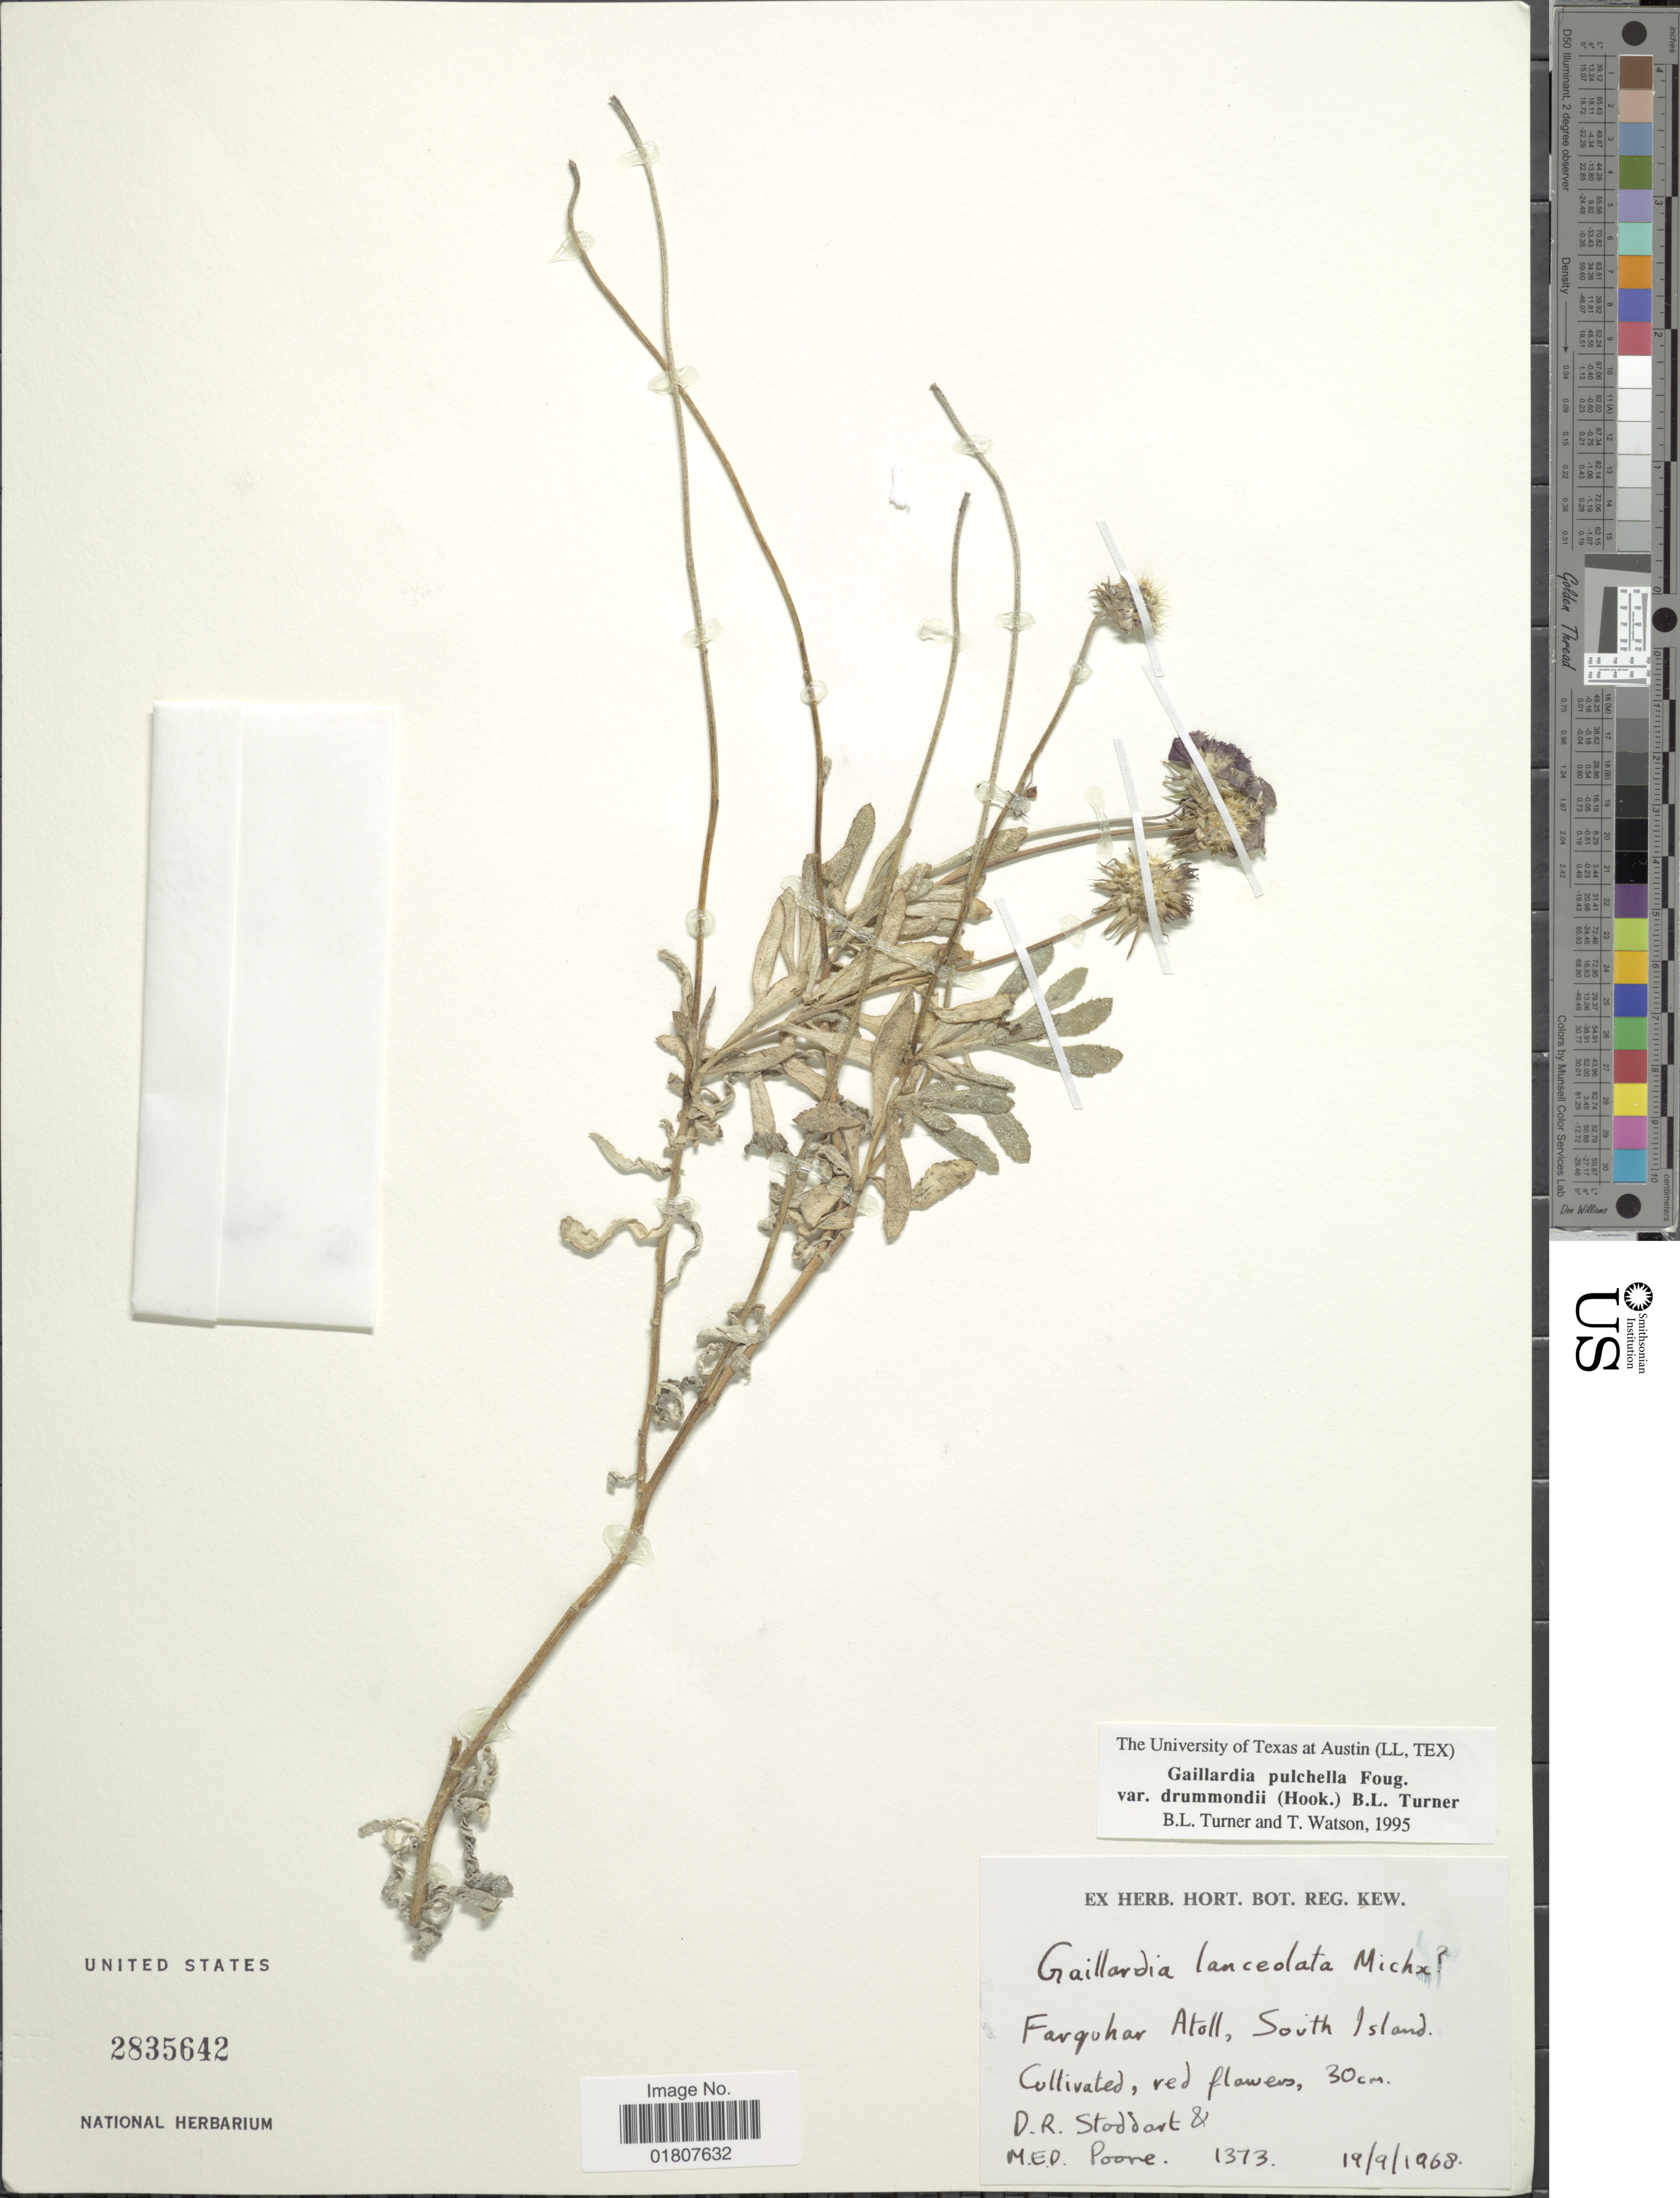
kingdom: Plantae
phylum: Tracheophyta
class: Magnoliopsida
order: Asterales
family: Asteraceae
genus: Gaillardia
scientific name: Gaillardia pulchella var. drummondii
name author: (Hook.) B.L. Turner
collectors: D. R. Stoddart & M. E. D. Poore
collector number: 1373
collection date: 1968-09-19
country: Seychelles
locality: Farguhar Atoll, South Island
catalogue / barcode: US 2835642